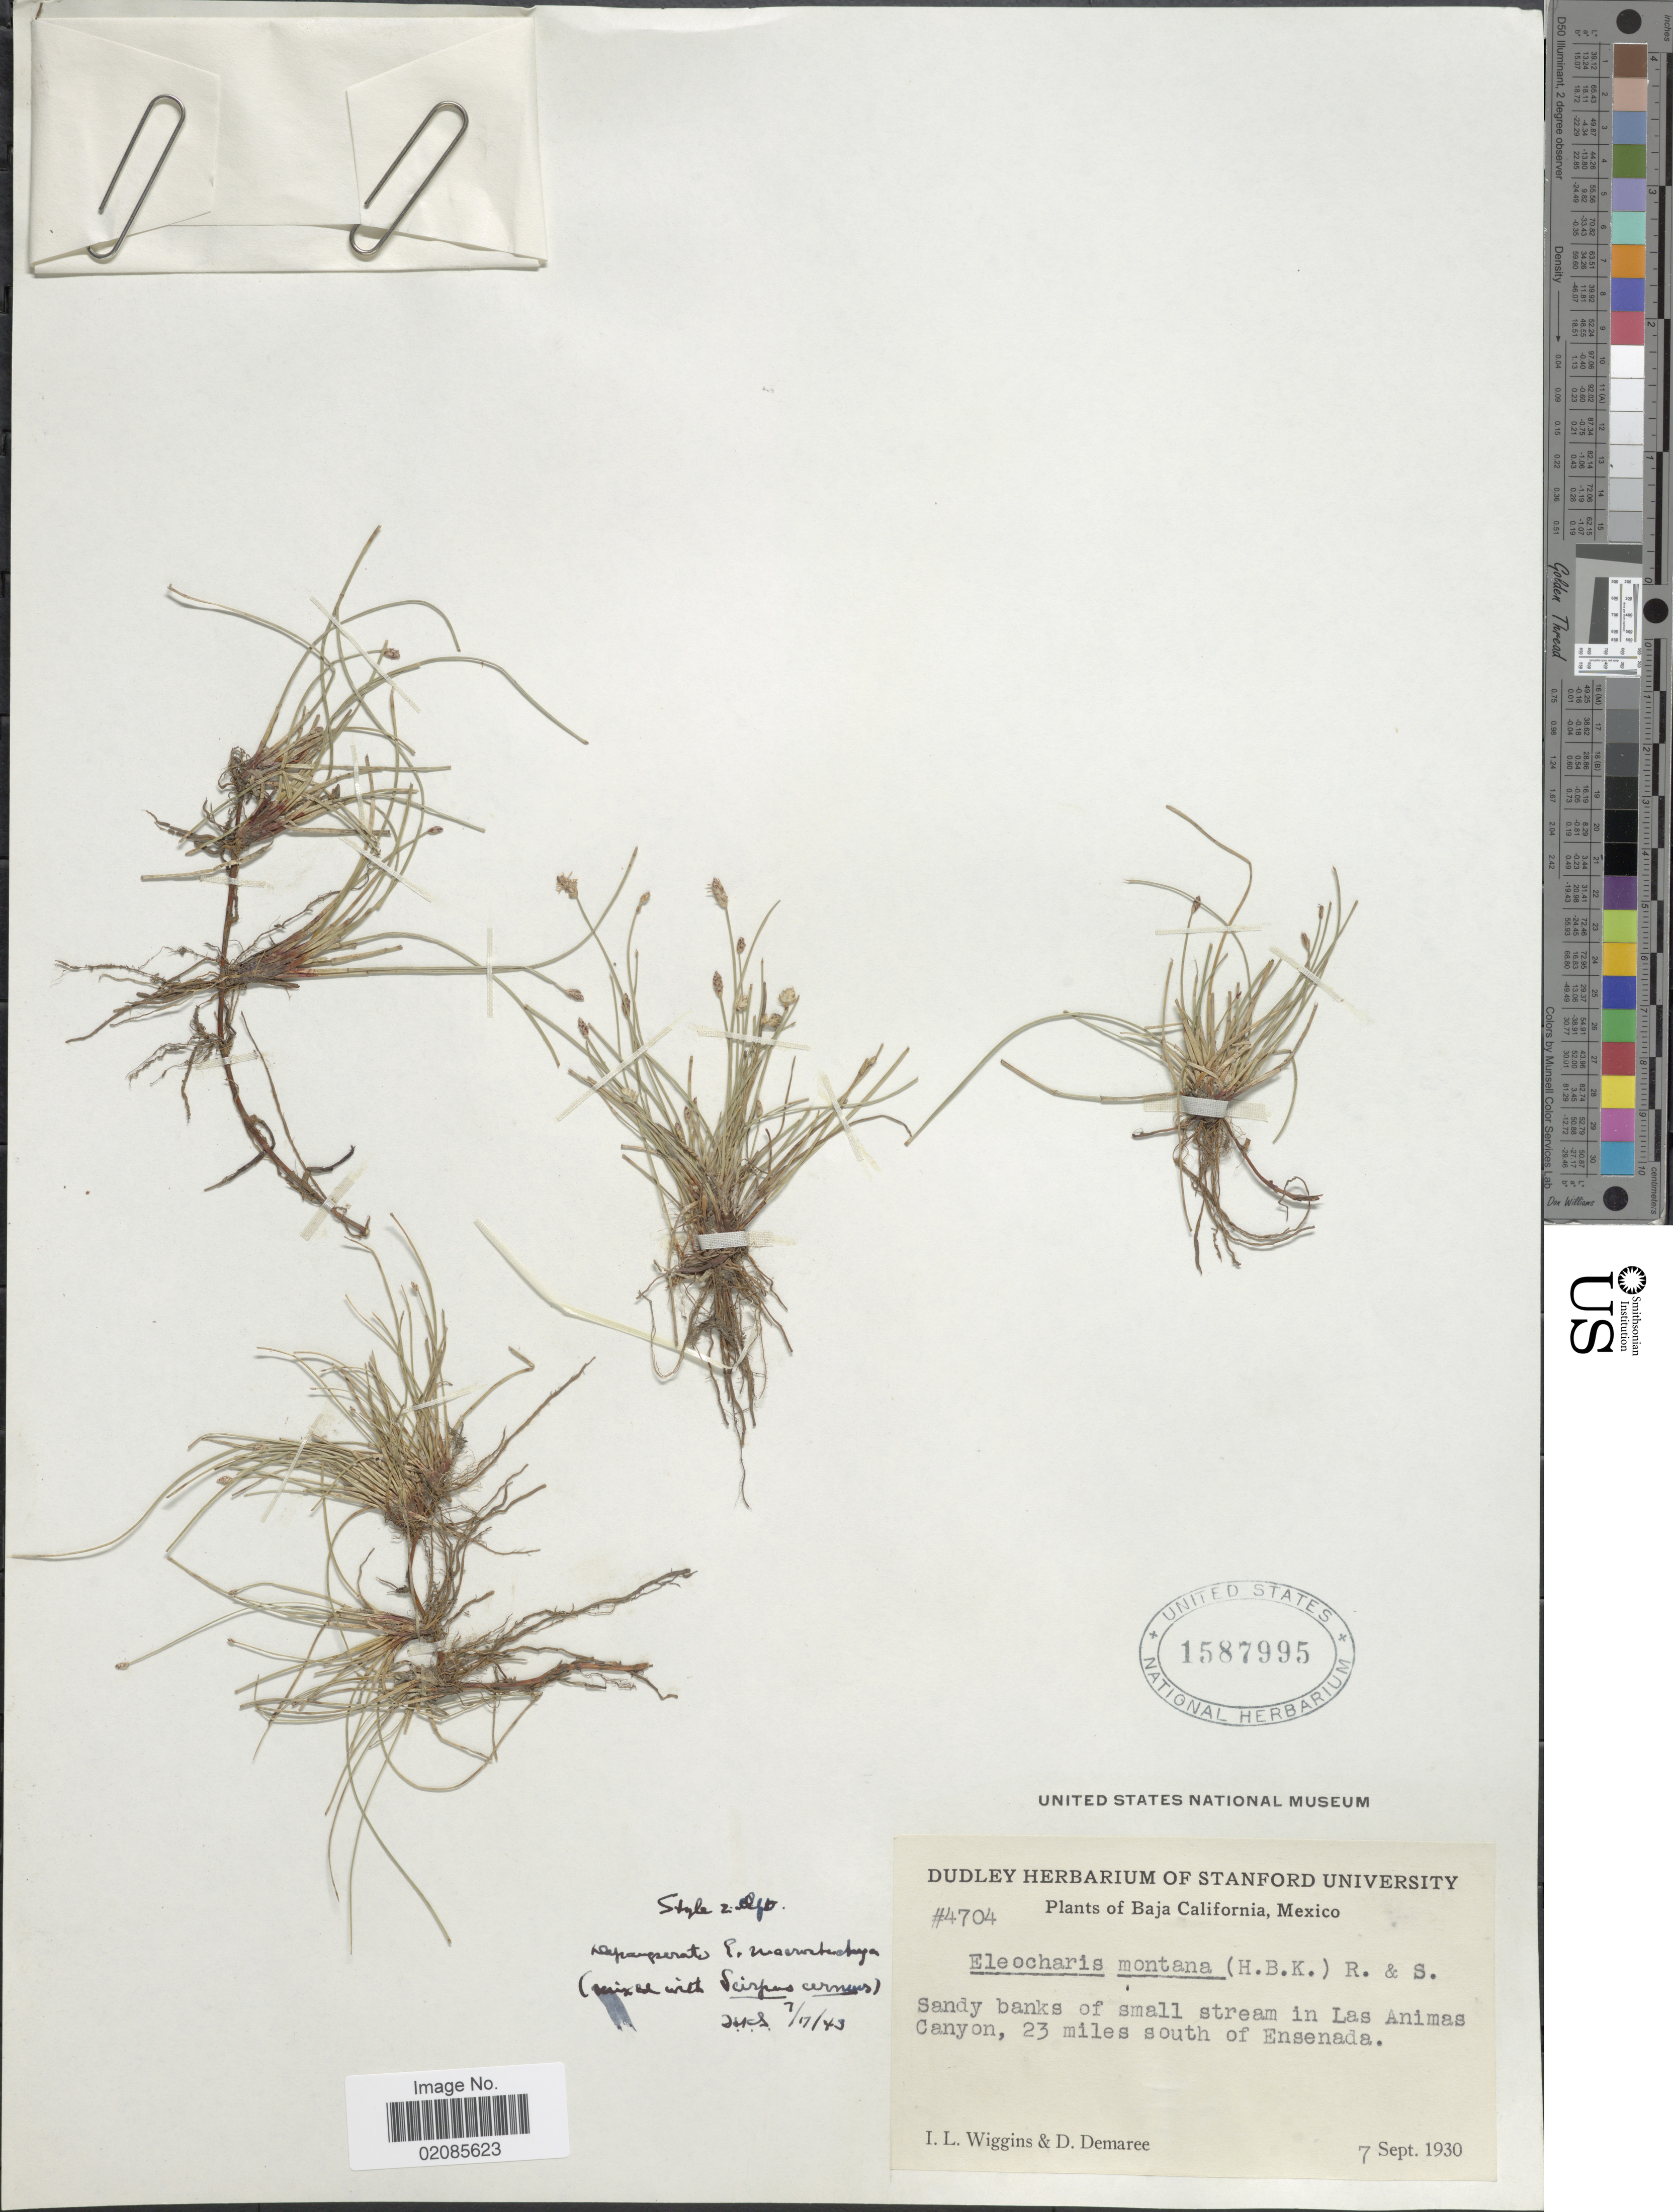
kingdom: Plantae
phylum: Tracheophyta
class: Liliopsida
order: Poales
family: Cyperaceae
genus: Eleocharis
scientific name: Eleocharis macrostachya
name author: Britton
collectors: I. L. Wiggins & D. Demaree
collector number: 4704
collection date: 1930-09-07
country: Mexico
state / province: Baja California Norte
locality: Sandy banks of small stream in Las Animas Canyon, 23 miles south of Ensenada.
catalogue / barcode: US 1587995